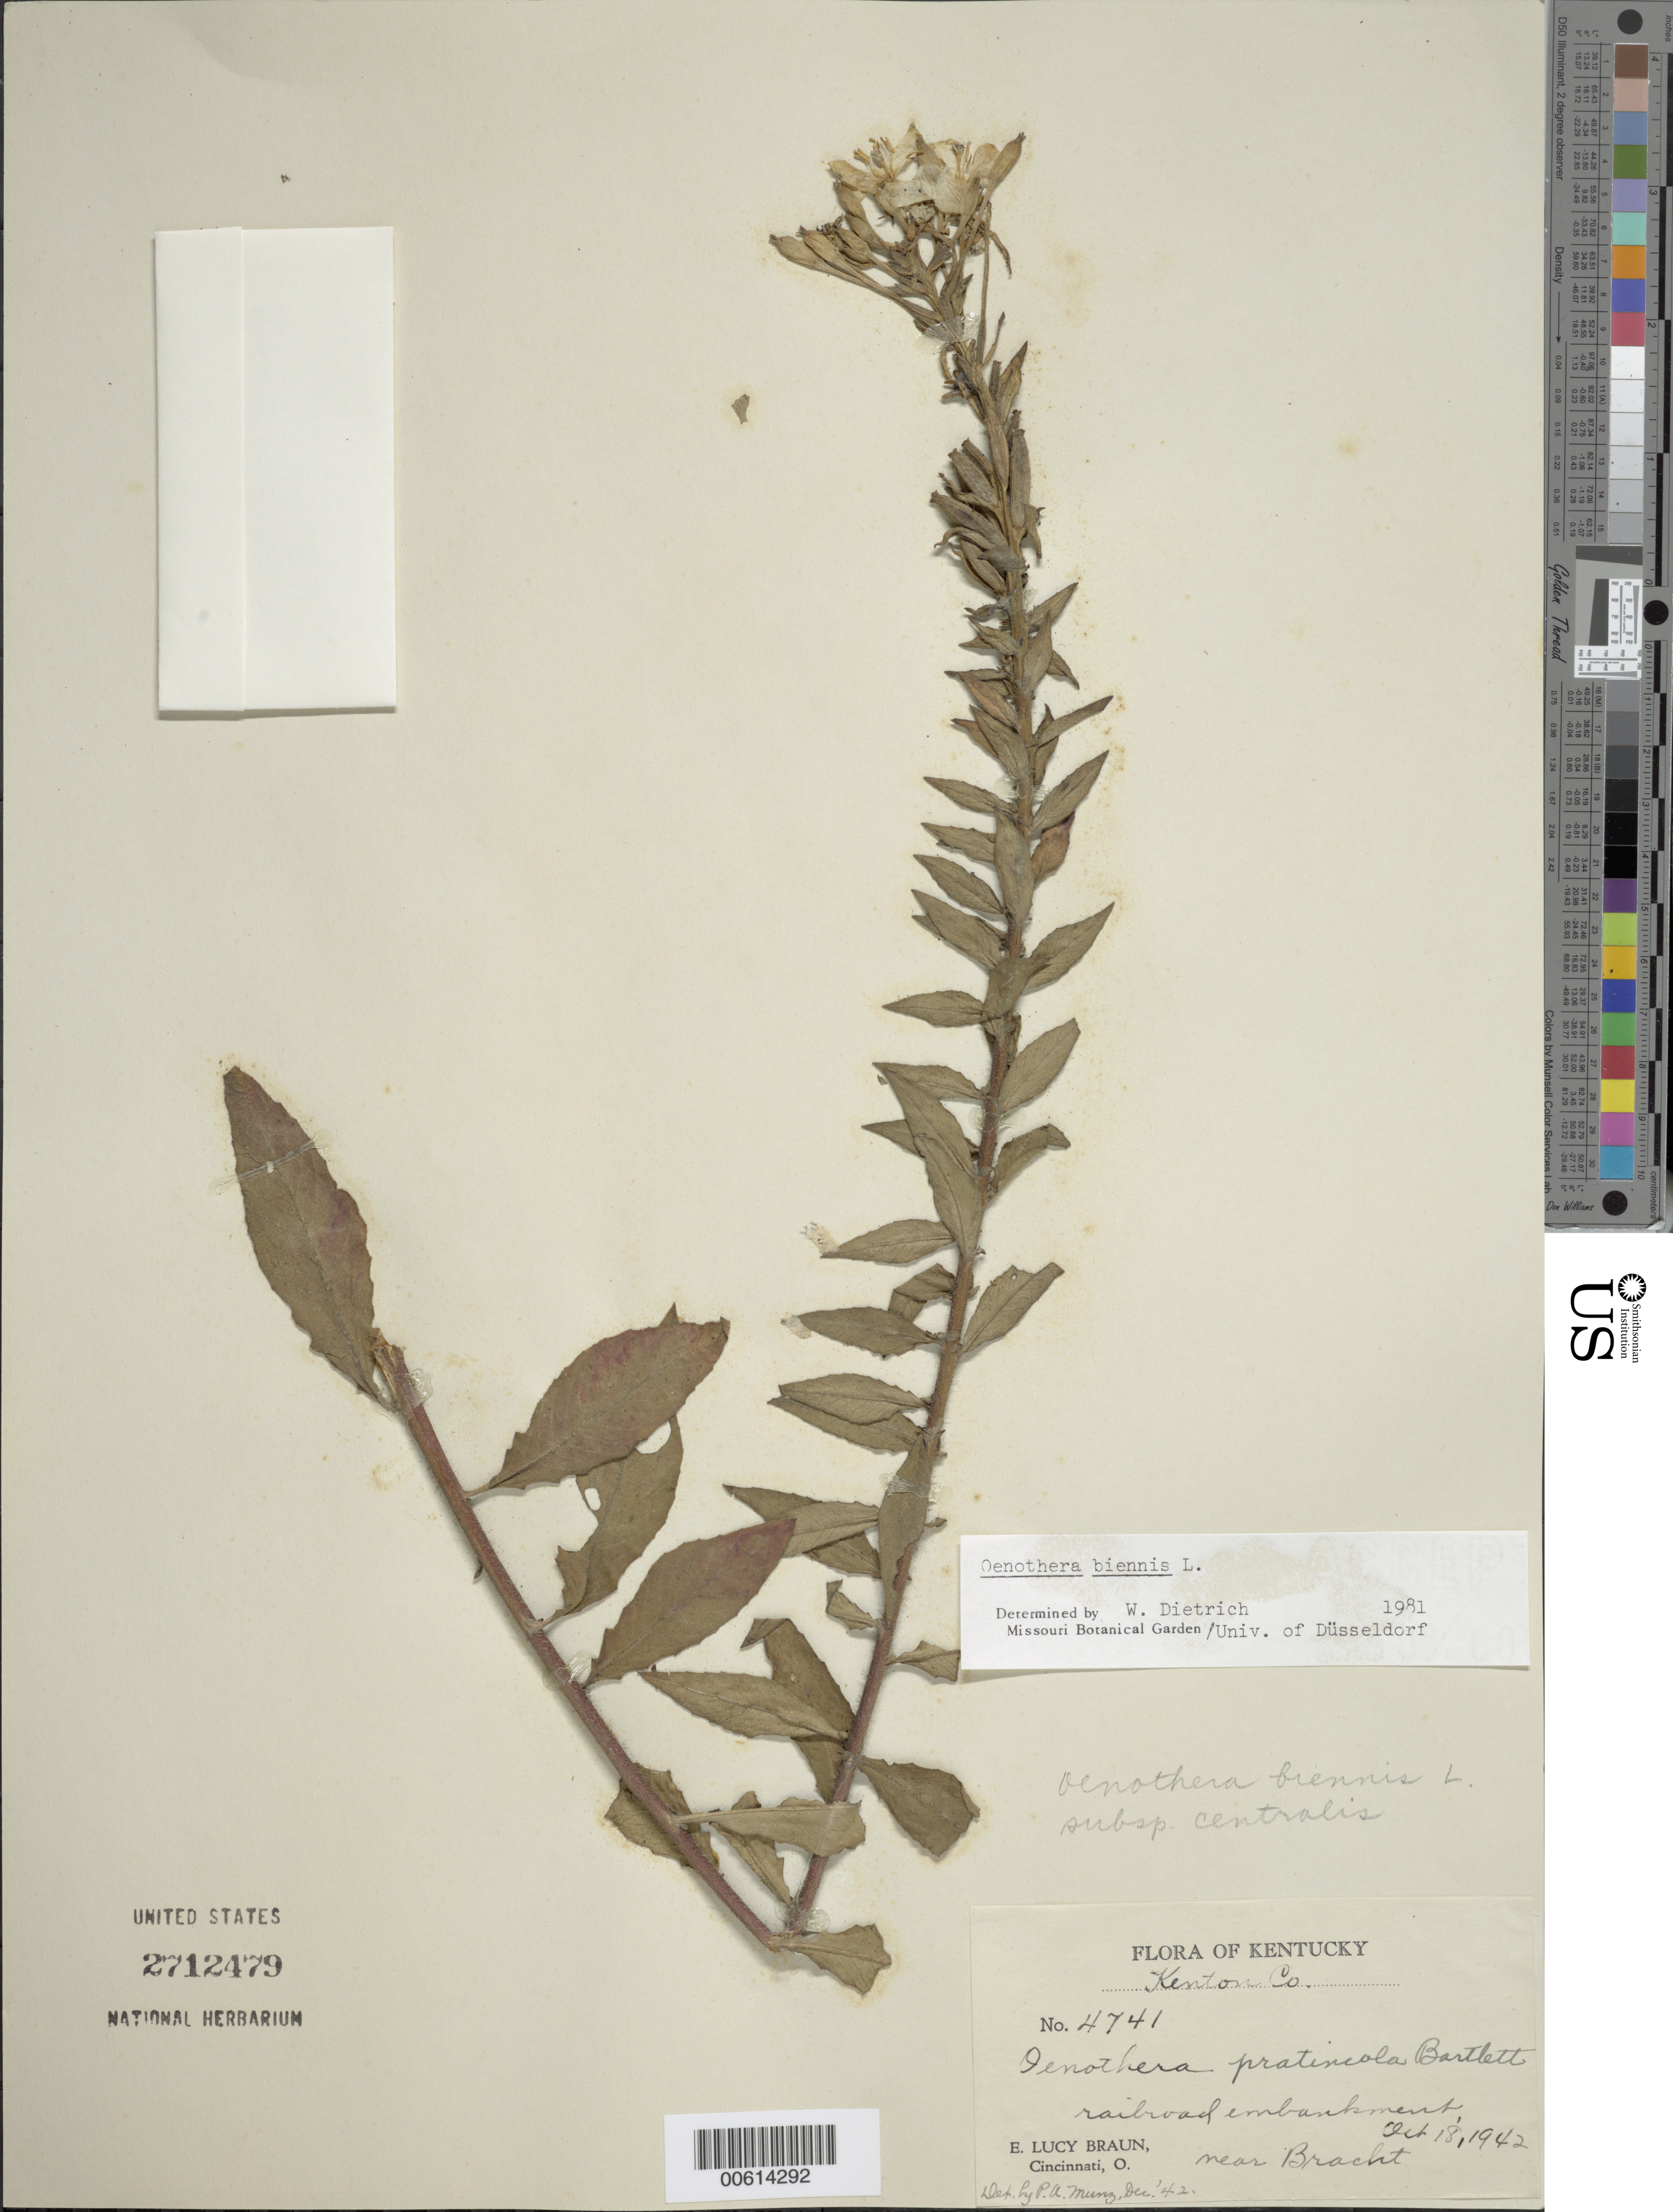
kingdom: Plantae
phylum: Tracheophyta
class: Magnoliopsida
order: Myrtales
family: Onagraceae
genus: Oenothera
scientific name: Oenothera biennis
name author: L.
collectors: E. L. Braun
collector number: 4741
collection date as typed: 18 Oct 1942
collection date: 1942-10-18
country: United States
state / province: Kentucky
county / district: Kenton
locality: Near Bracht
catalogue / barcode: US 2712479